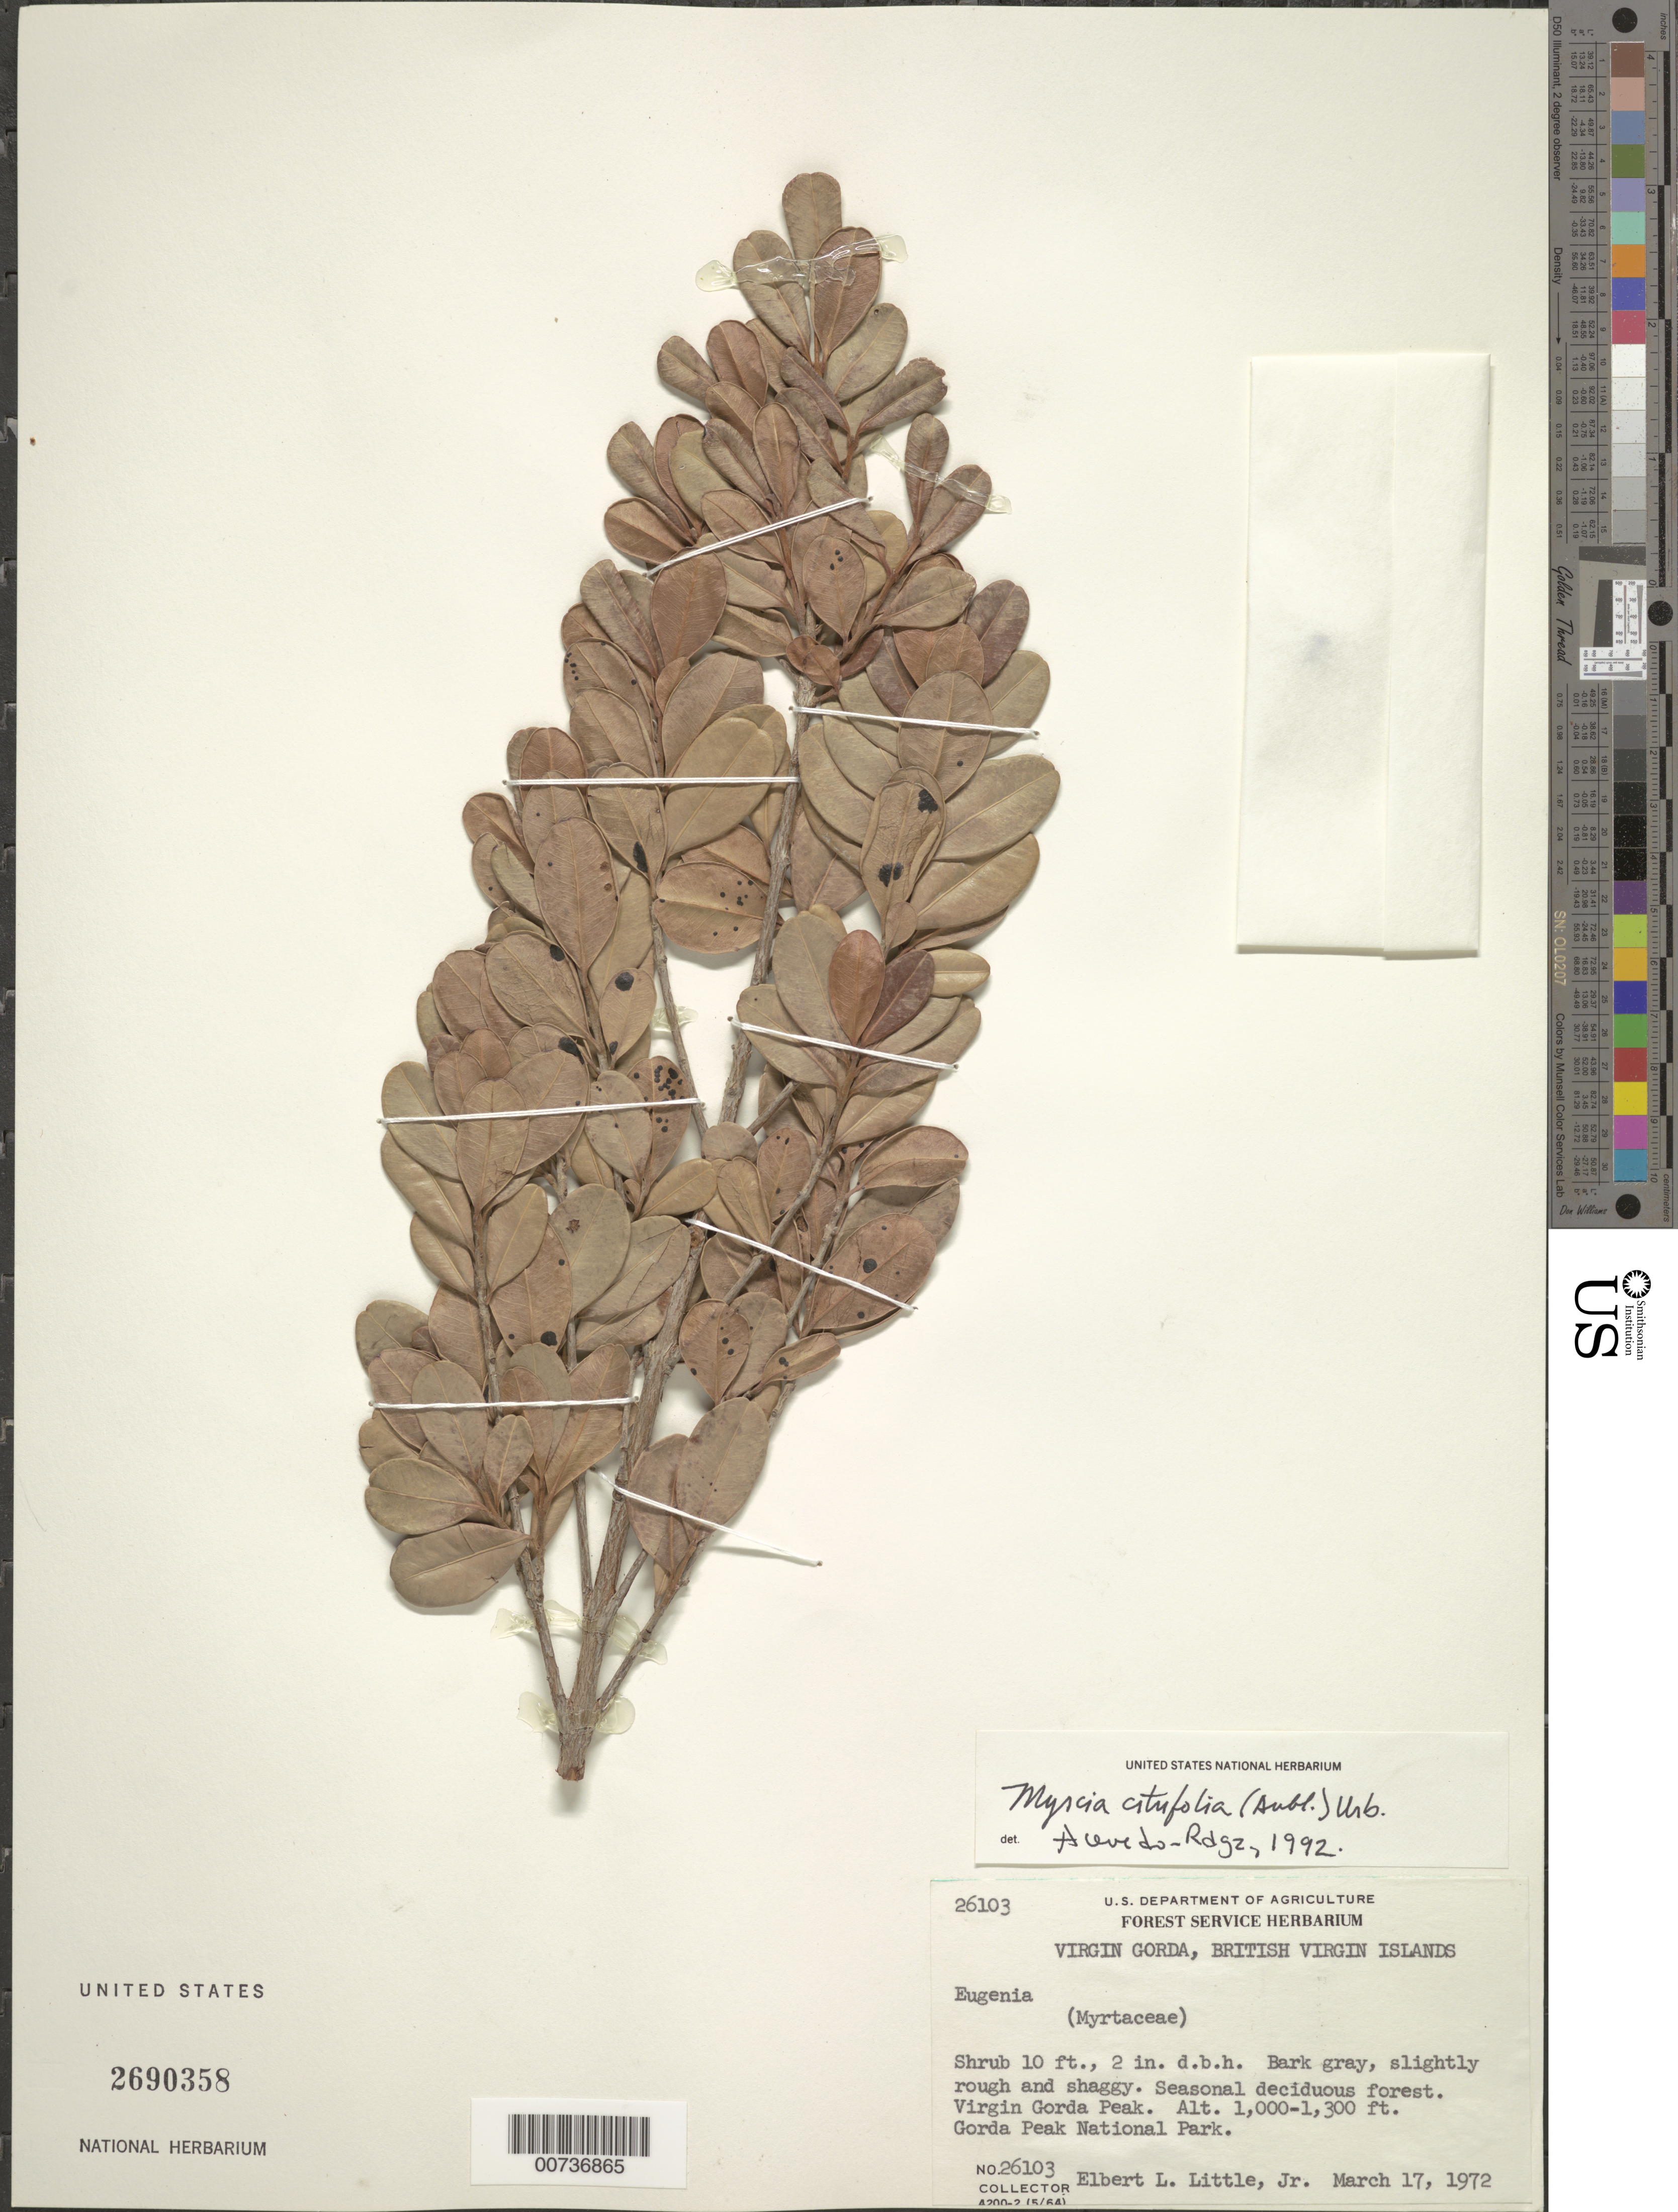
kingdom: Plantae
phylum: Tracheophyta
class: Magnoliopsida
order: Myrtales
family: Myrtaceae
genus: Myrcia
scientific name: Myrcia citrifolia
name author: (Aubl.) Urb.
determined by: Acevedo-Rodríguez, P., (BOT), Smithsonian Institution - National Museum of Natural History (UNITED STATES)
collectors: E. L. Little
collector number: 26103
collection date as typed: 17 Mar 1972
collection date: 1972-03-17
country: British Virgin Islands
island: Virgin Gorda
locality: Virgin Gorda Peak National Park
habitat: Seasonal deciduous forest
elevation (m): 305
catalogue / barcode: US 2690358